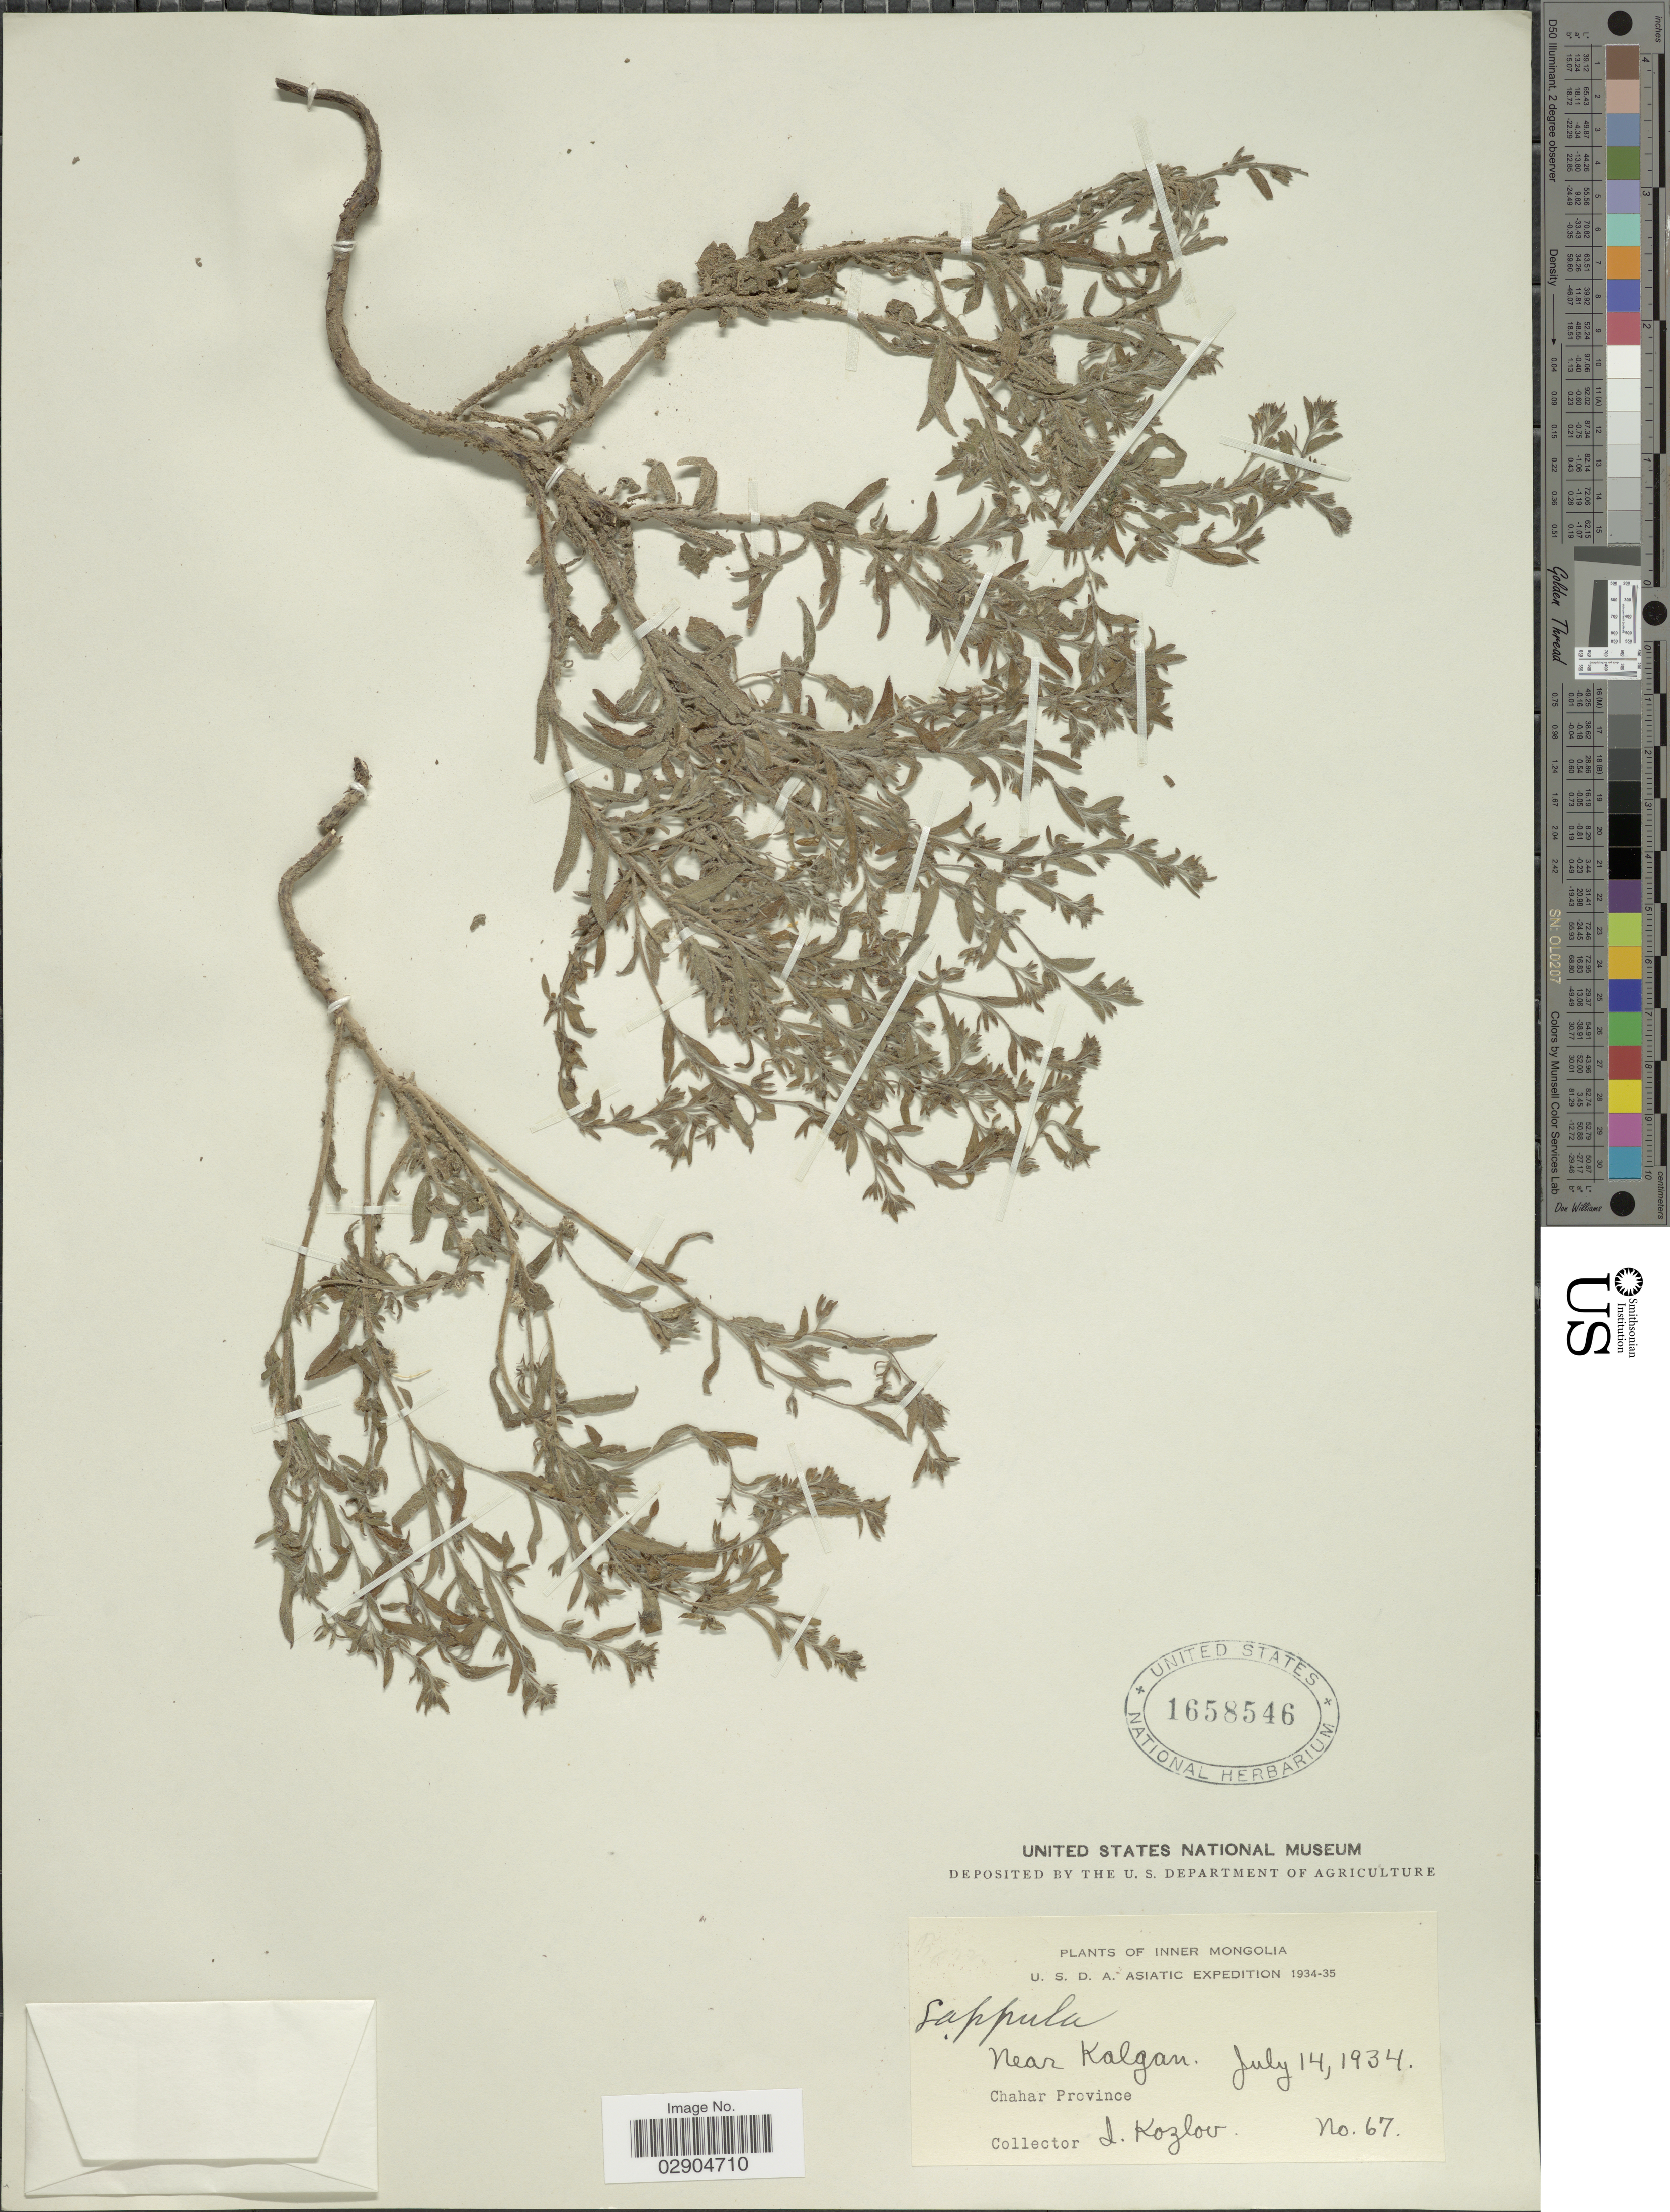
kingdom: Plantae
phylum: Tracheophyta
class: Magnoliopsida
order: Boraginales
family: Boraginaceae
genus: Lappula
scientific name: Lappula sp.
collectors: I. Kozlov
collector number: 67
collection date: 1934-07-14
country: China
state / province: Nei Monggol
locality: Inner Mongolia. U.S.D.A. Asiatic. Near Kalgan. Chahar Province.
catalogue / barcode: US 1658546